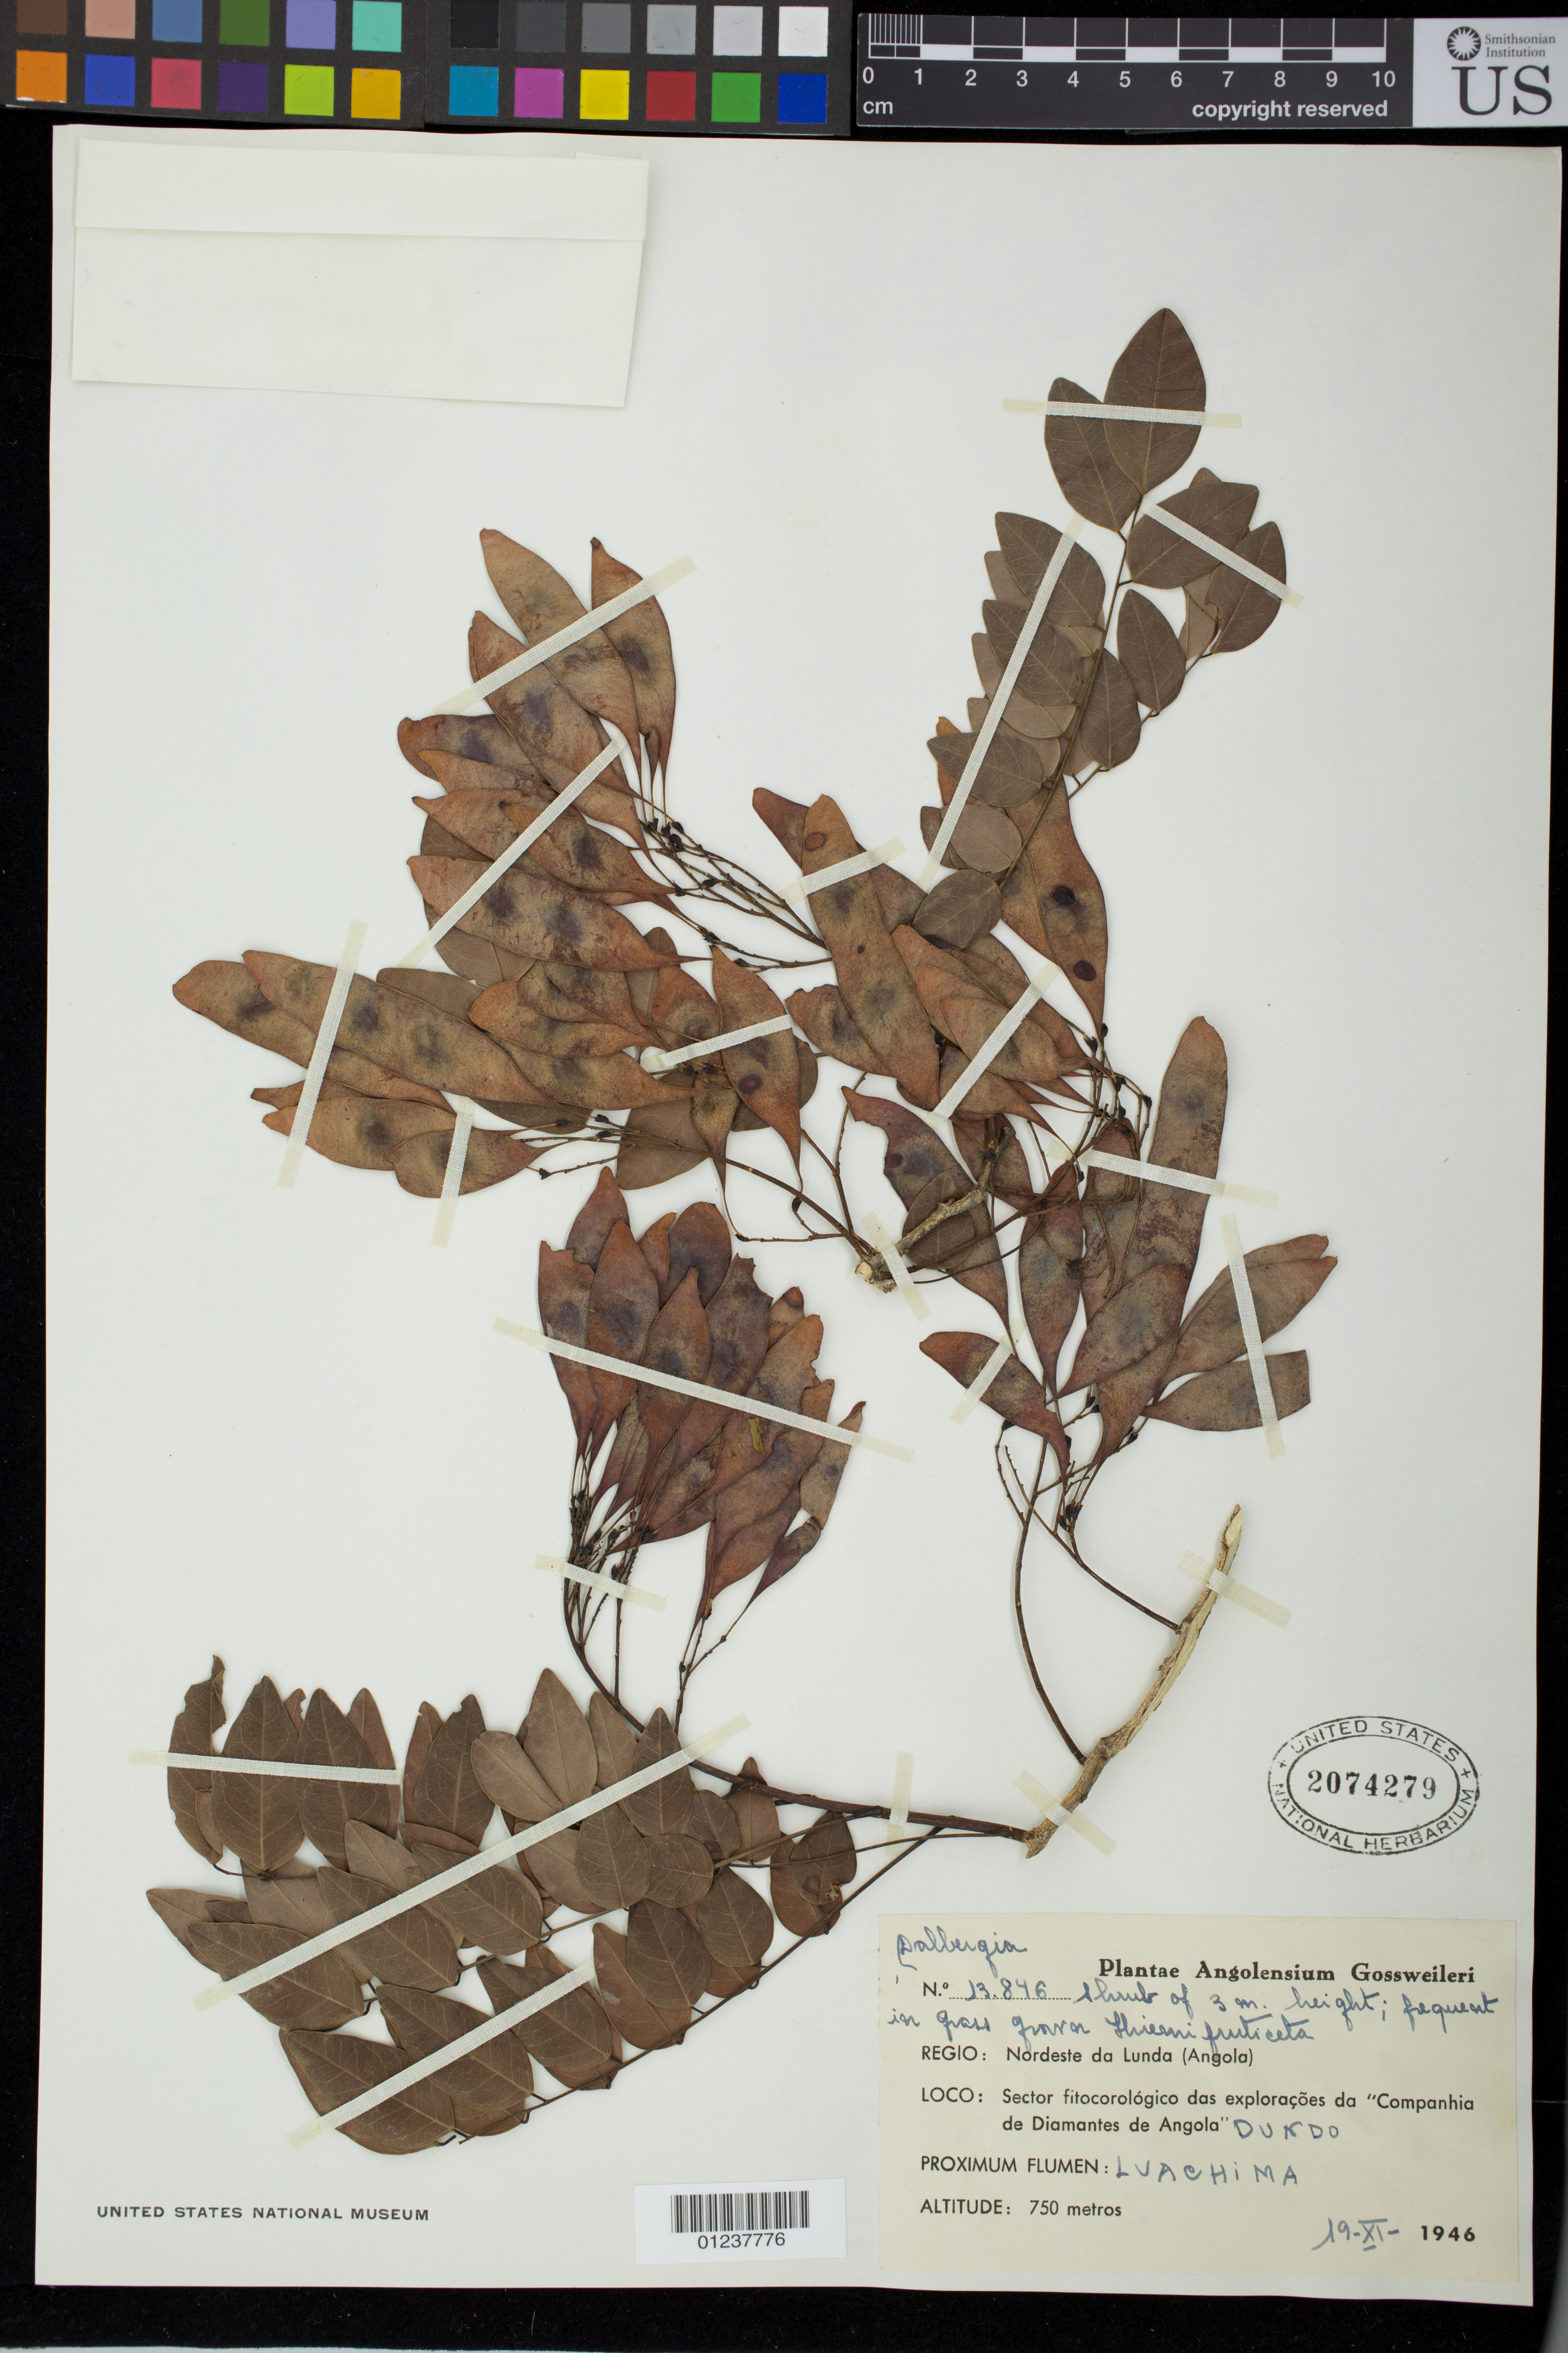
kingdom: Plantae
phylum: Tracheophyta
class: Magnoliopsida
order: Fabales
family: Fabaceae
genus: Dalbergia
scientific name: Dalbergia sp.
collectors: -. Gossweiler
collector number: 13.846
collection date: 1946-11-19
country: Angola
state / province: Lunda Norte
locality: Sector fitocorologico das exploracoes da "Companhia de Diamoantes de Antola" Dundo. Proximum Flument: Luachima.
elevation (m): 750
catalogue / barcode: US 2074279